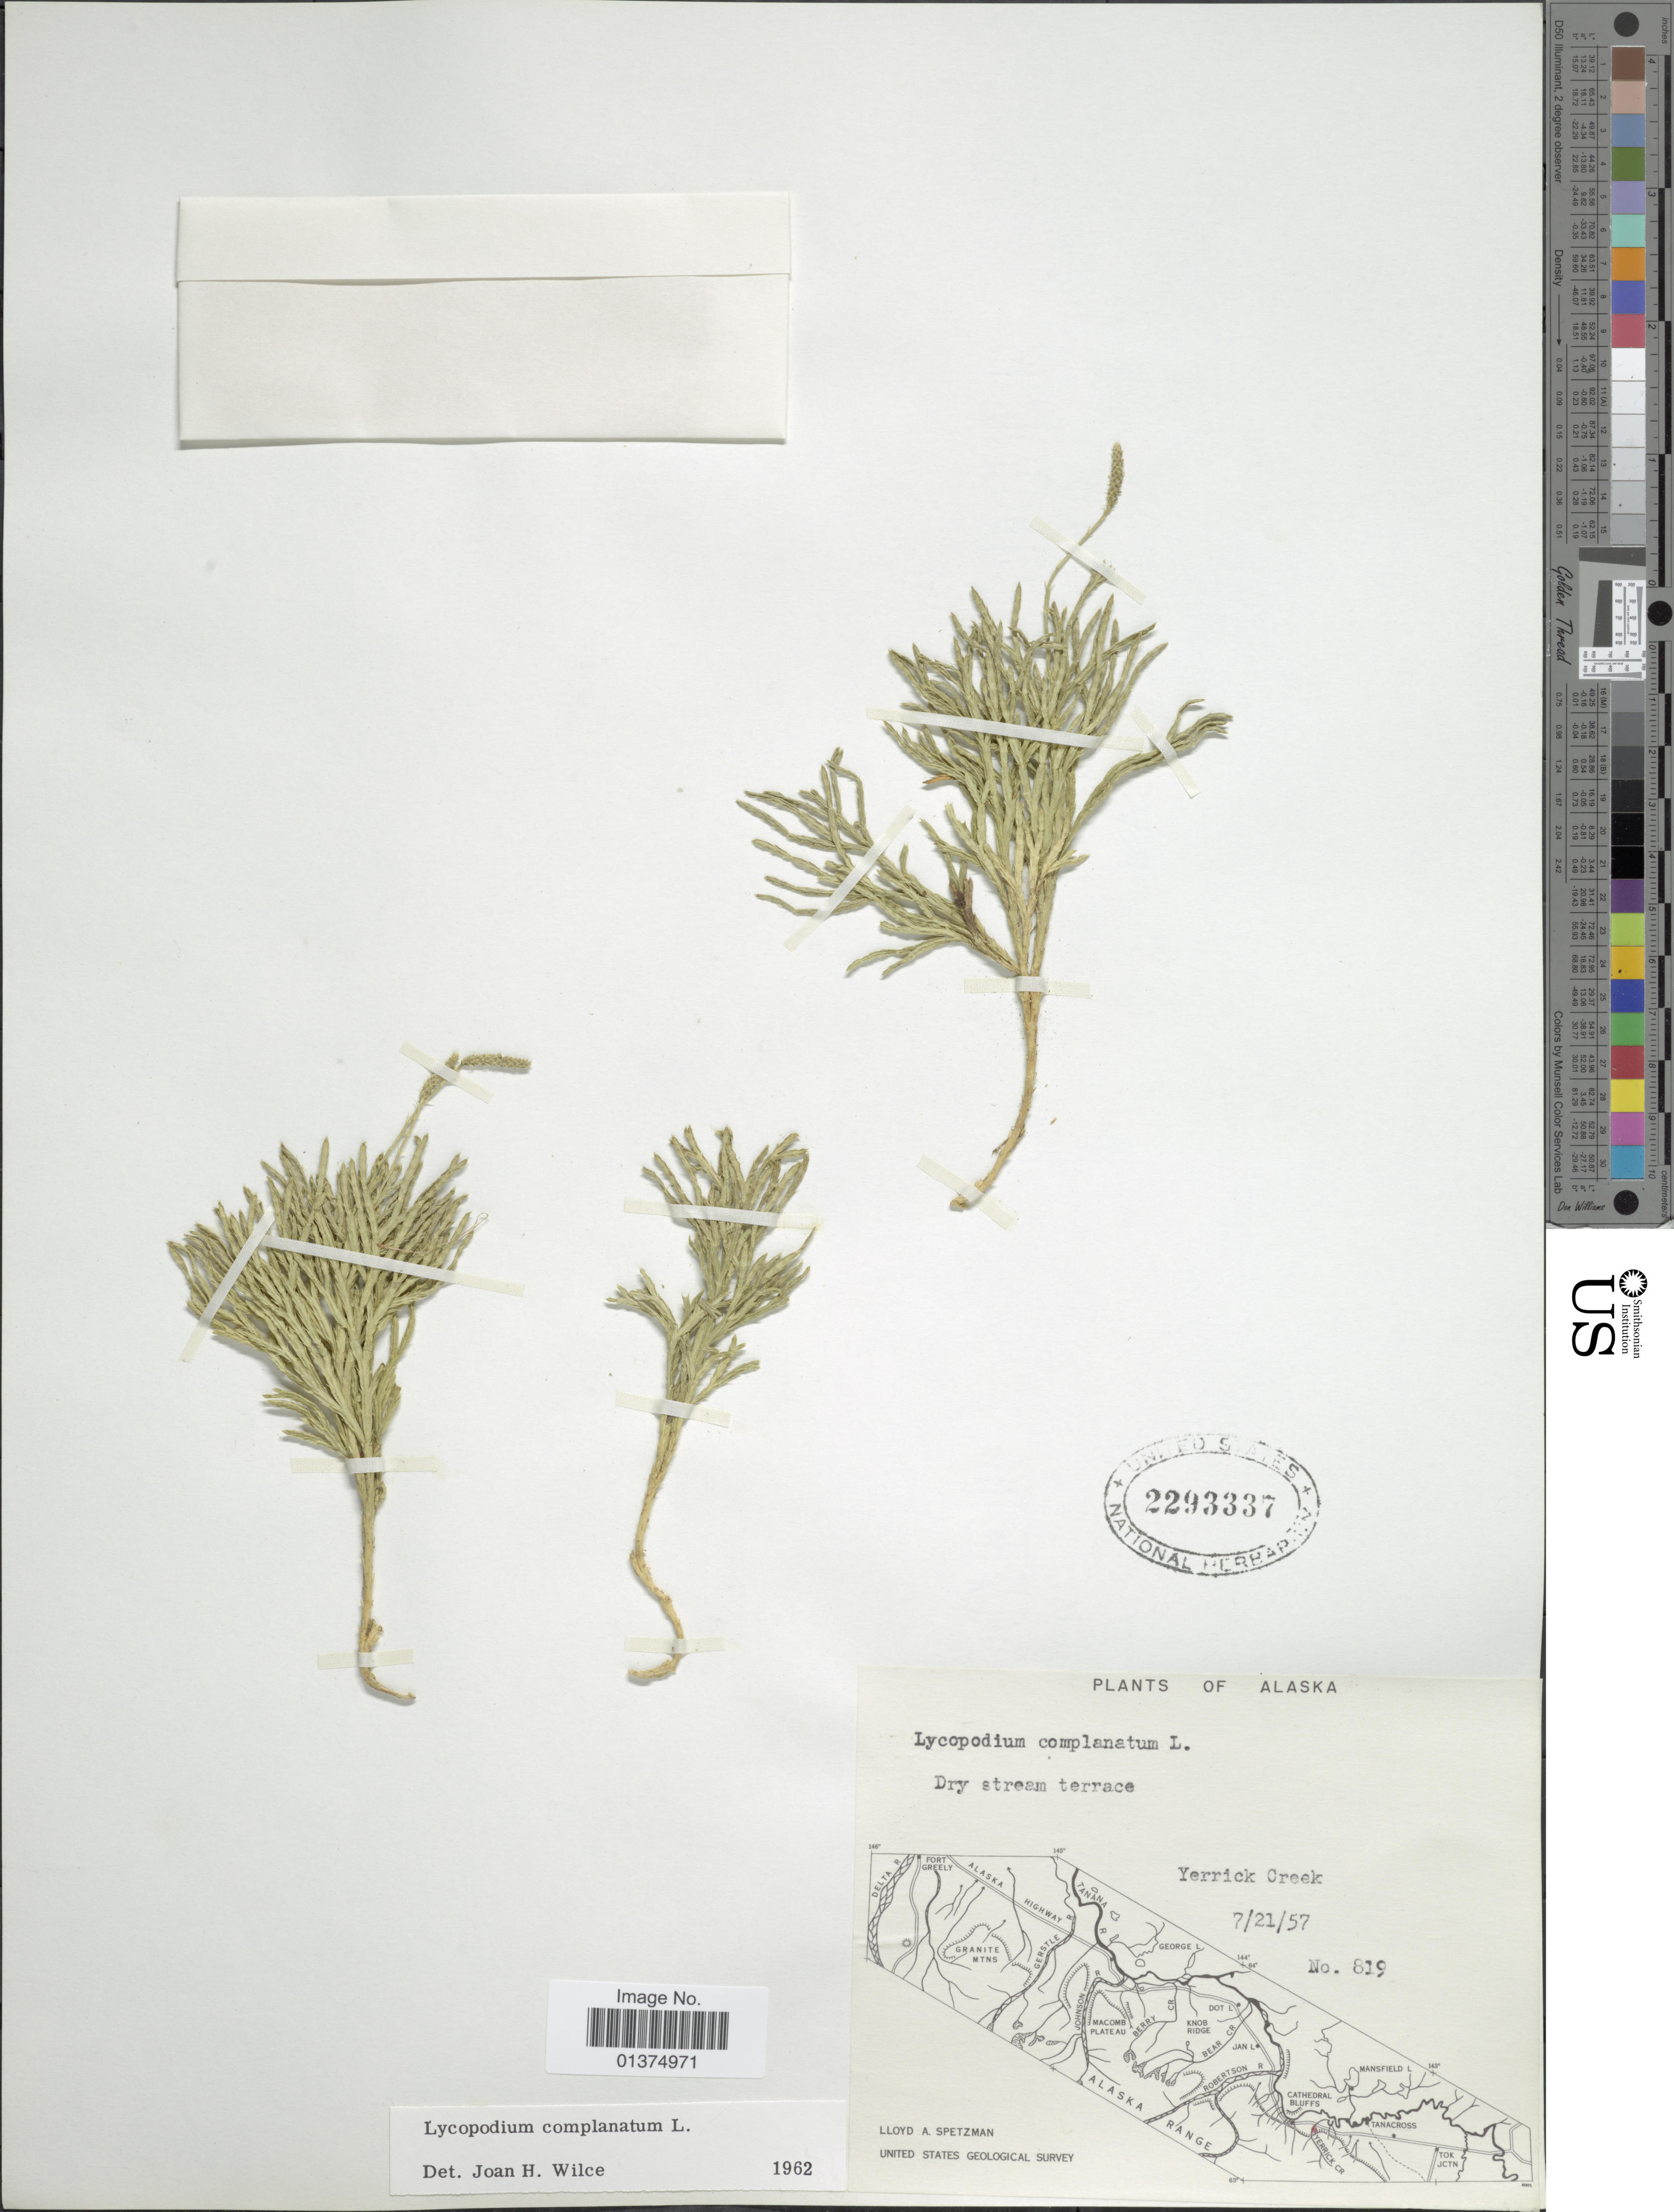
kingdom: Plantae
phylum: Tracheophyta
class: Lycopodiopsida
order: Lycopodiales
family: Lycopodiaceae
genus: Diphasiastrum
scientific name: Diphasiastrum complanatum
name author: (L.) Holub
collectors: L. Spetzman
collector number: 819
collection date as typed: Transcribed d/m/y: 21/7/57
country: United States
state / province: Alaska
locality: Yerrick Creek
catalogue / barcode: US 2293337